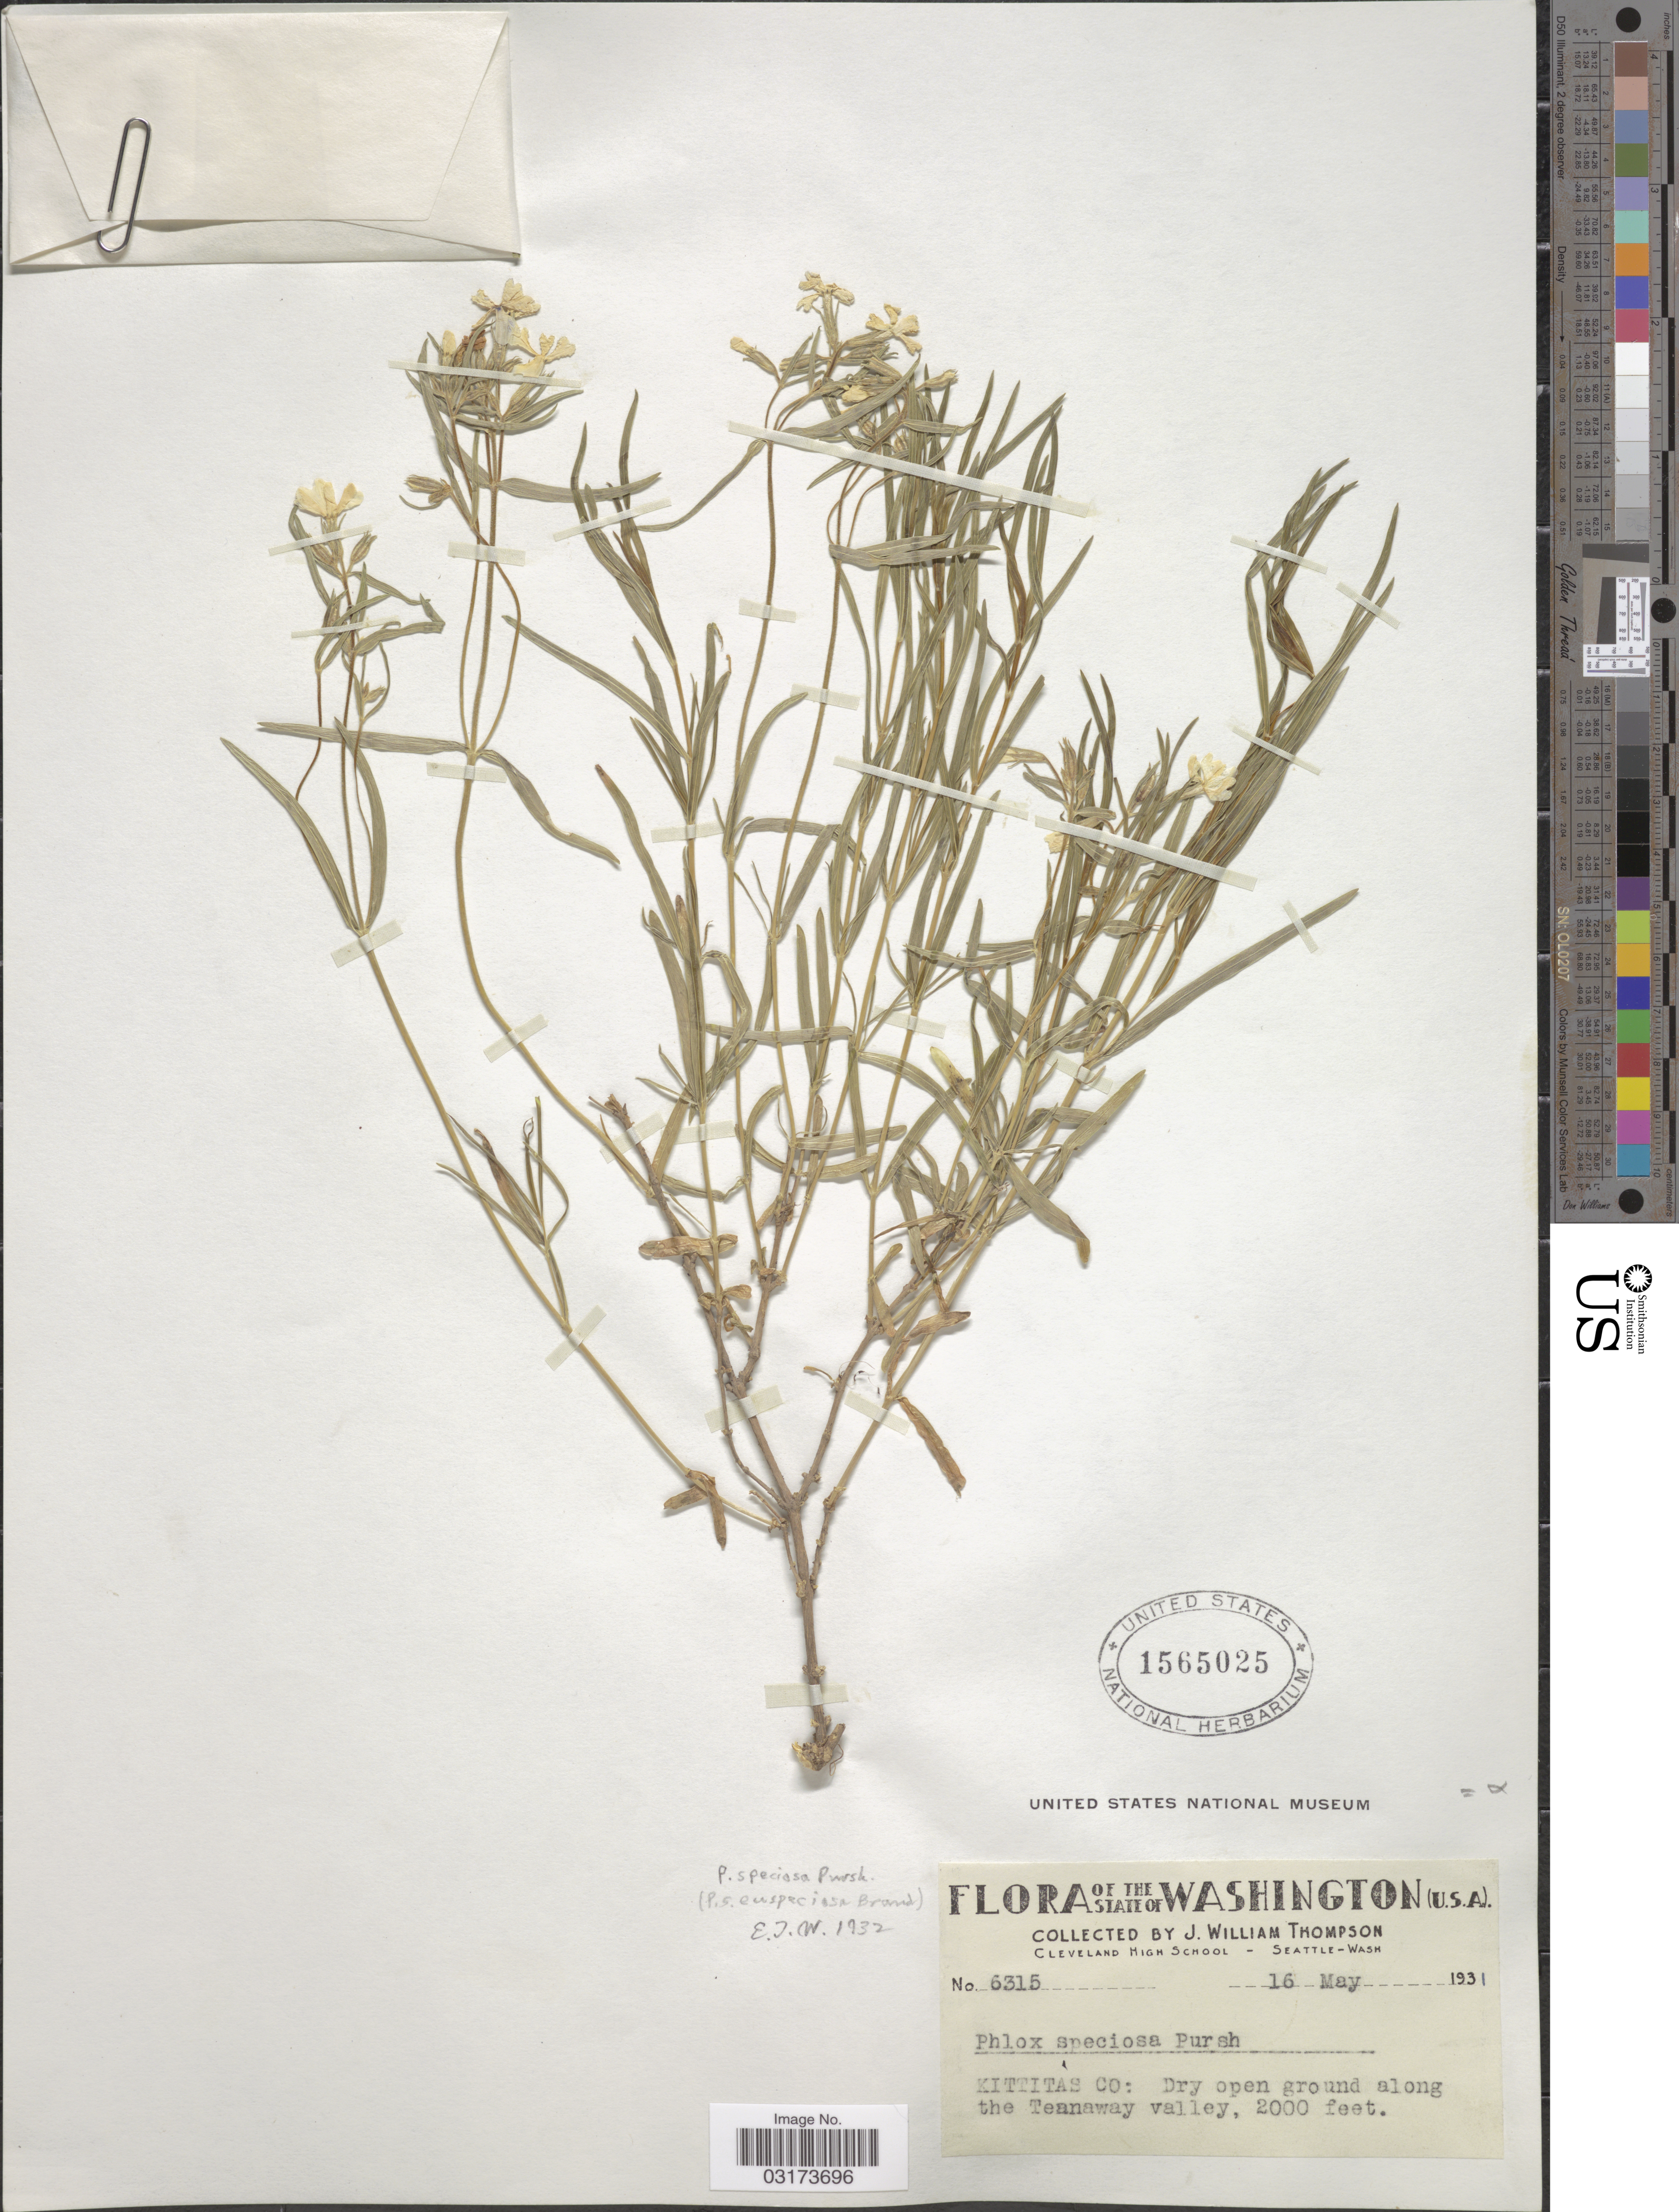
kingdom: Plantae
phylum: Tracheophyta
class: Magnoliopsida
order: Ericales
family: Polemoniaceae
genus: Phlox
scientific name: Phlox speciosa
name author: Pursh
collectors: J. W. Thompson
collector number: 6315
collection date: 1931-05-16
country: United States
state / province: Washington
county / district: Kittitas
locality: Kittitas Co: Dry open ground along the Teanaway valley.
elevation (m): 610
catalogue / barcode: US 1565025